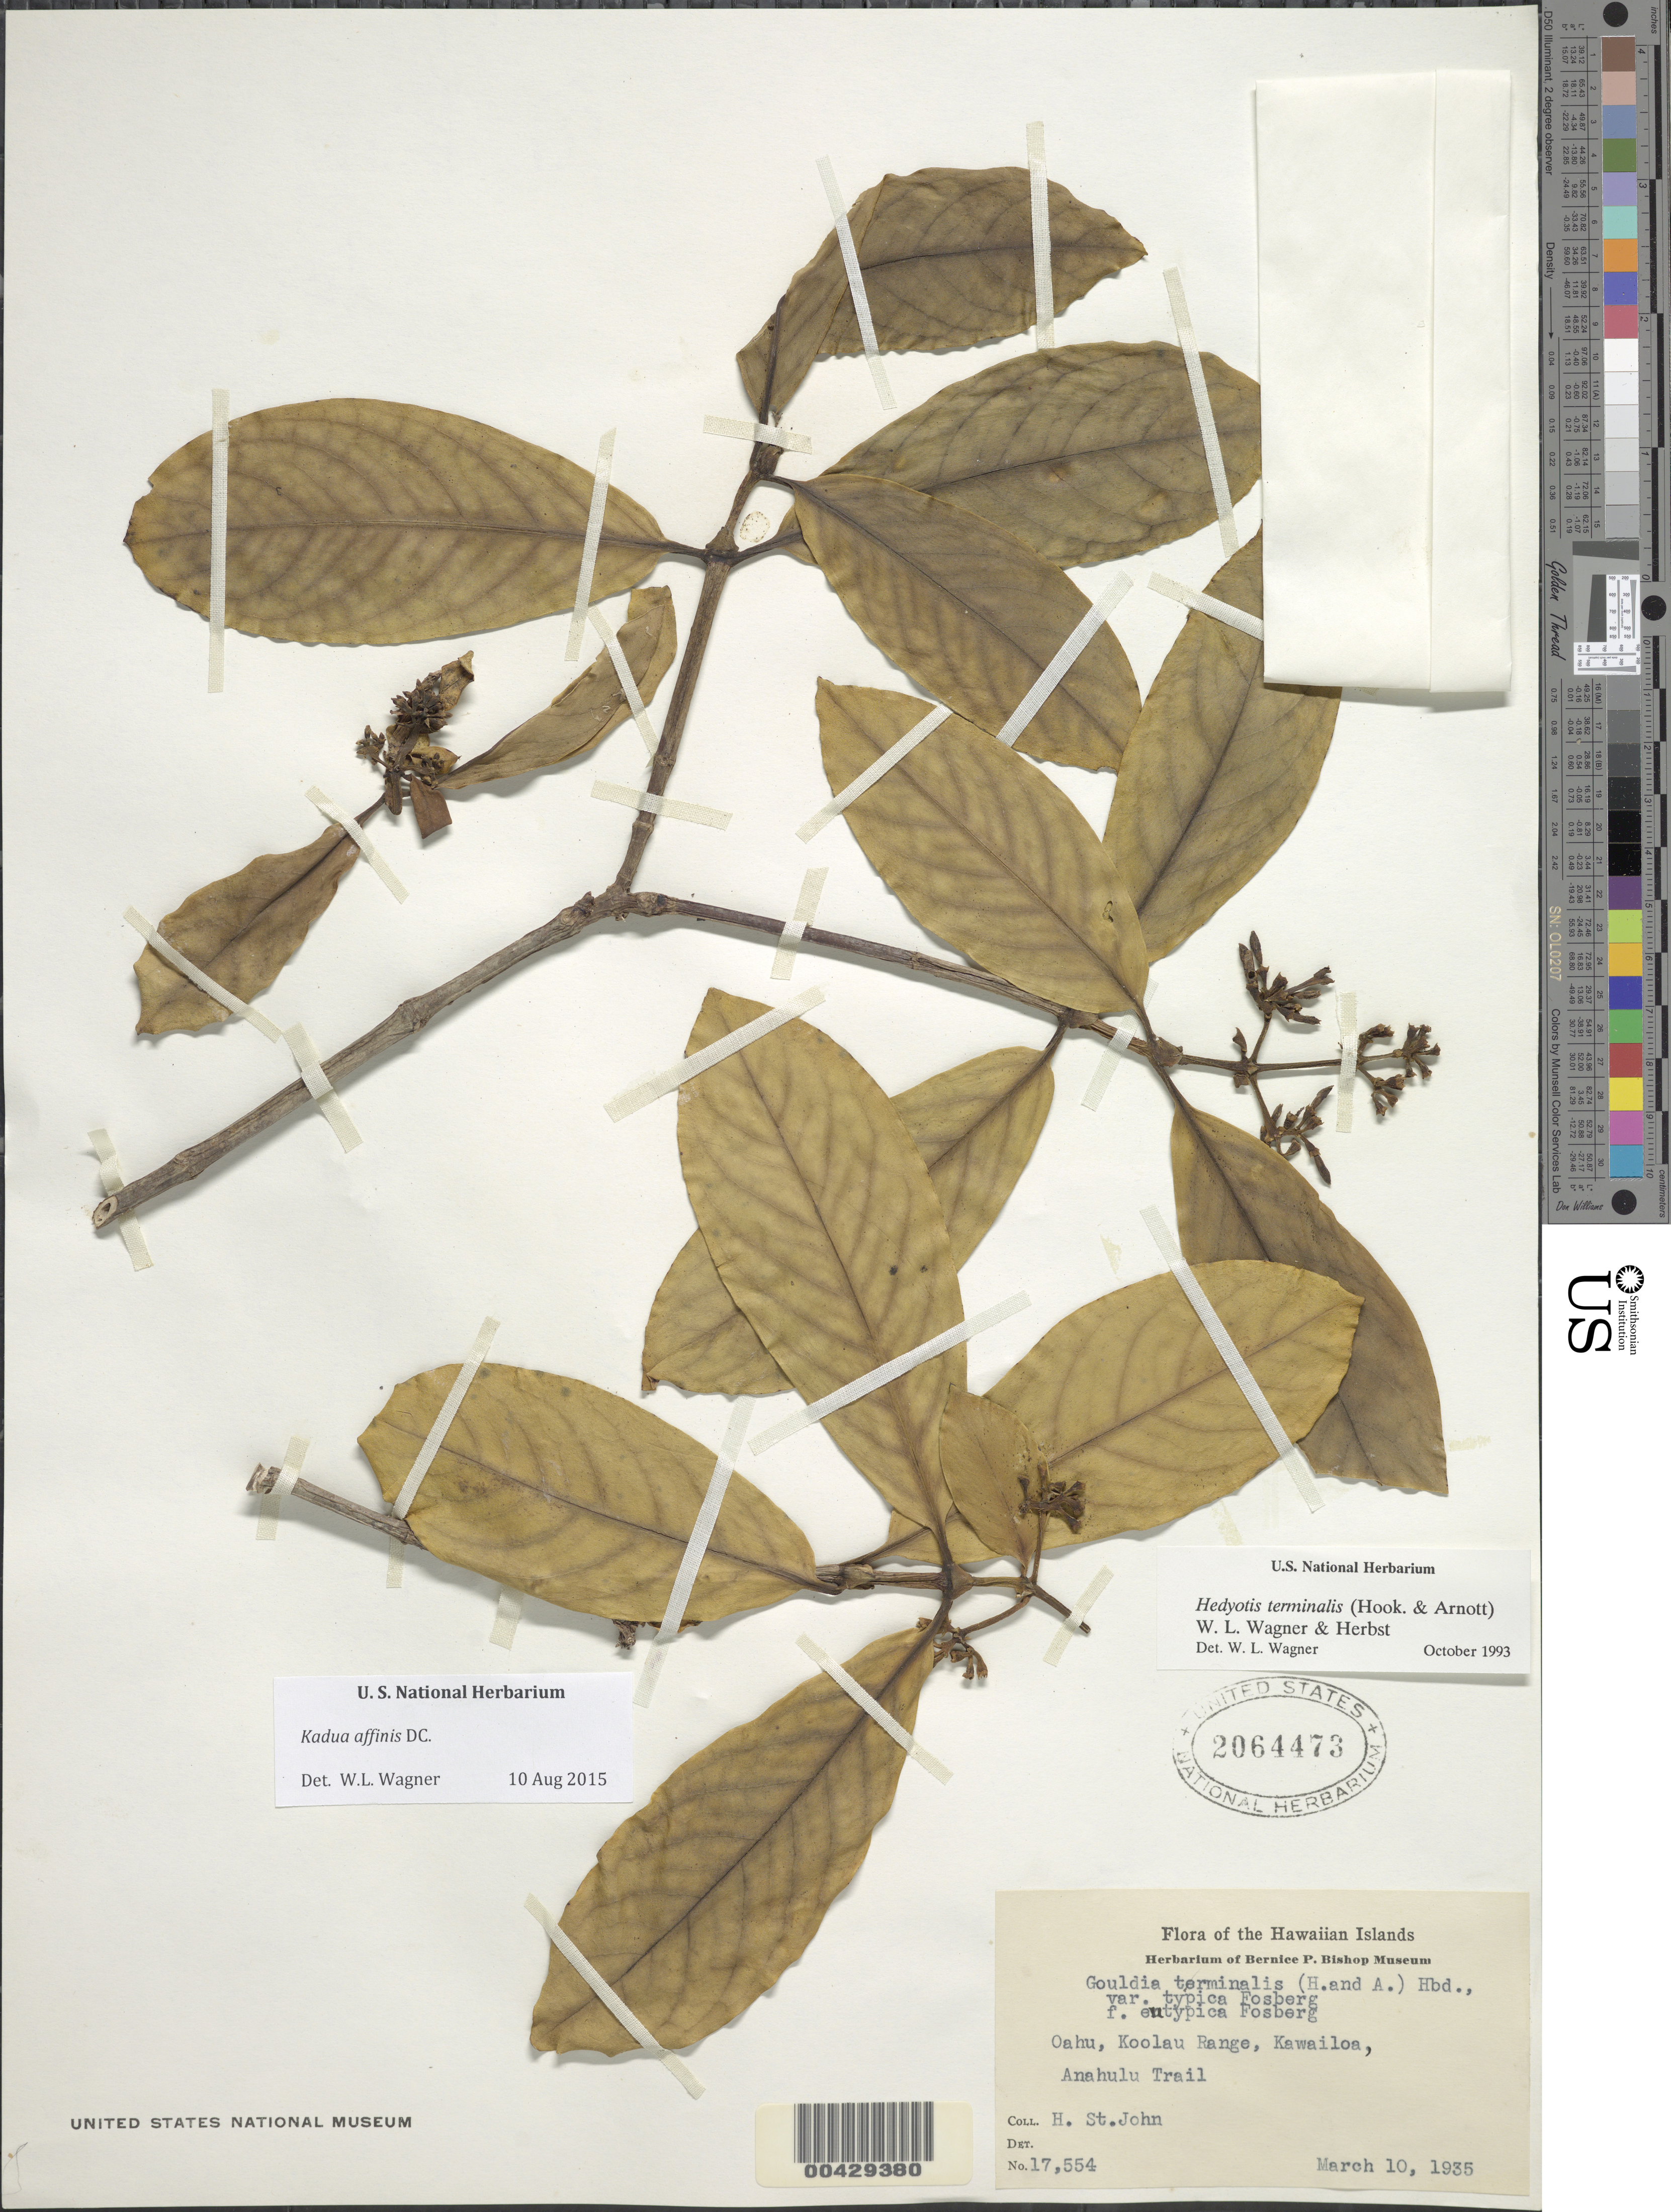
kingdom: Plantae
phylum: Tracheophyta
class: Magnoliopsida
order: Gentianales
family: Rubiaceae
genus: Kadua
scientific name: Kadua affinis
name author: DC.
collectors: H. St. John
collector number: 17554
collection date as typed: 10 Mar 1935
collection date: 1935-03-10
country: United States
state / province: Hawaii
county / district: Honolulu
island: Oahu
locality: Koolau Range, Kawailoa, Anahulu Trail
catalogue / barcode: US 2064473